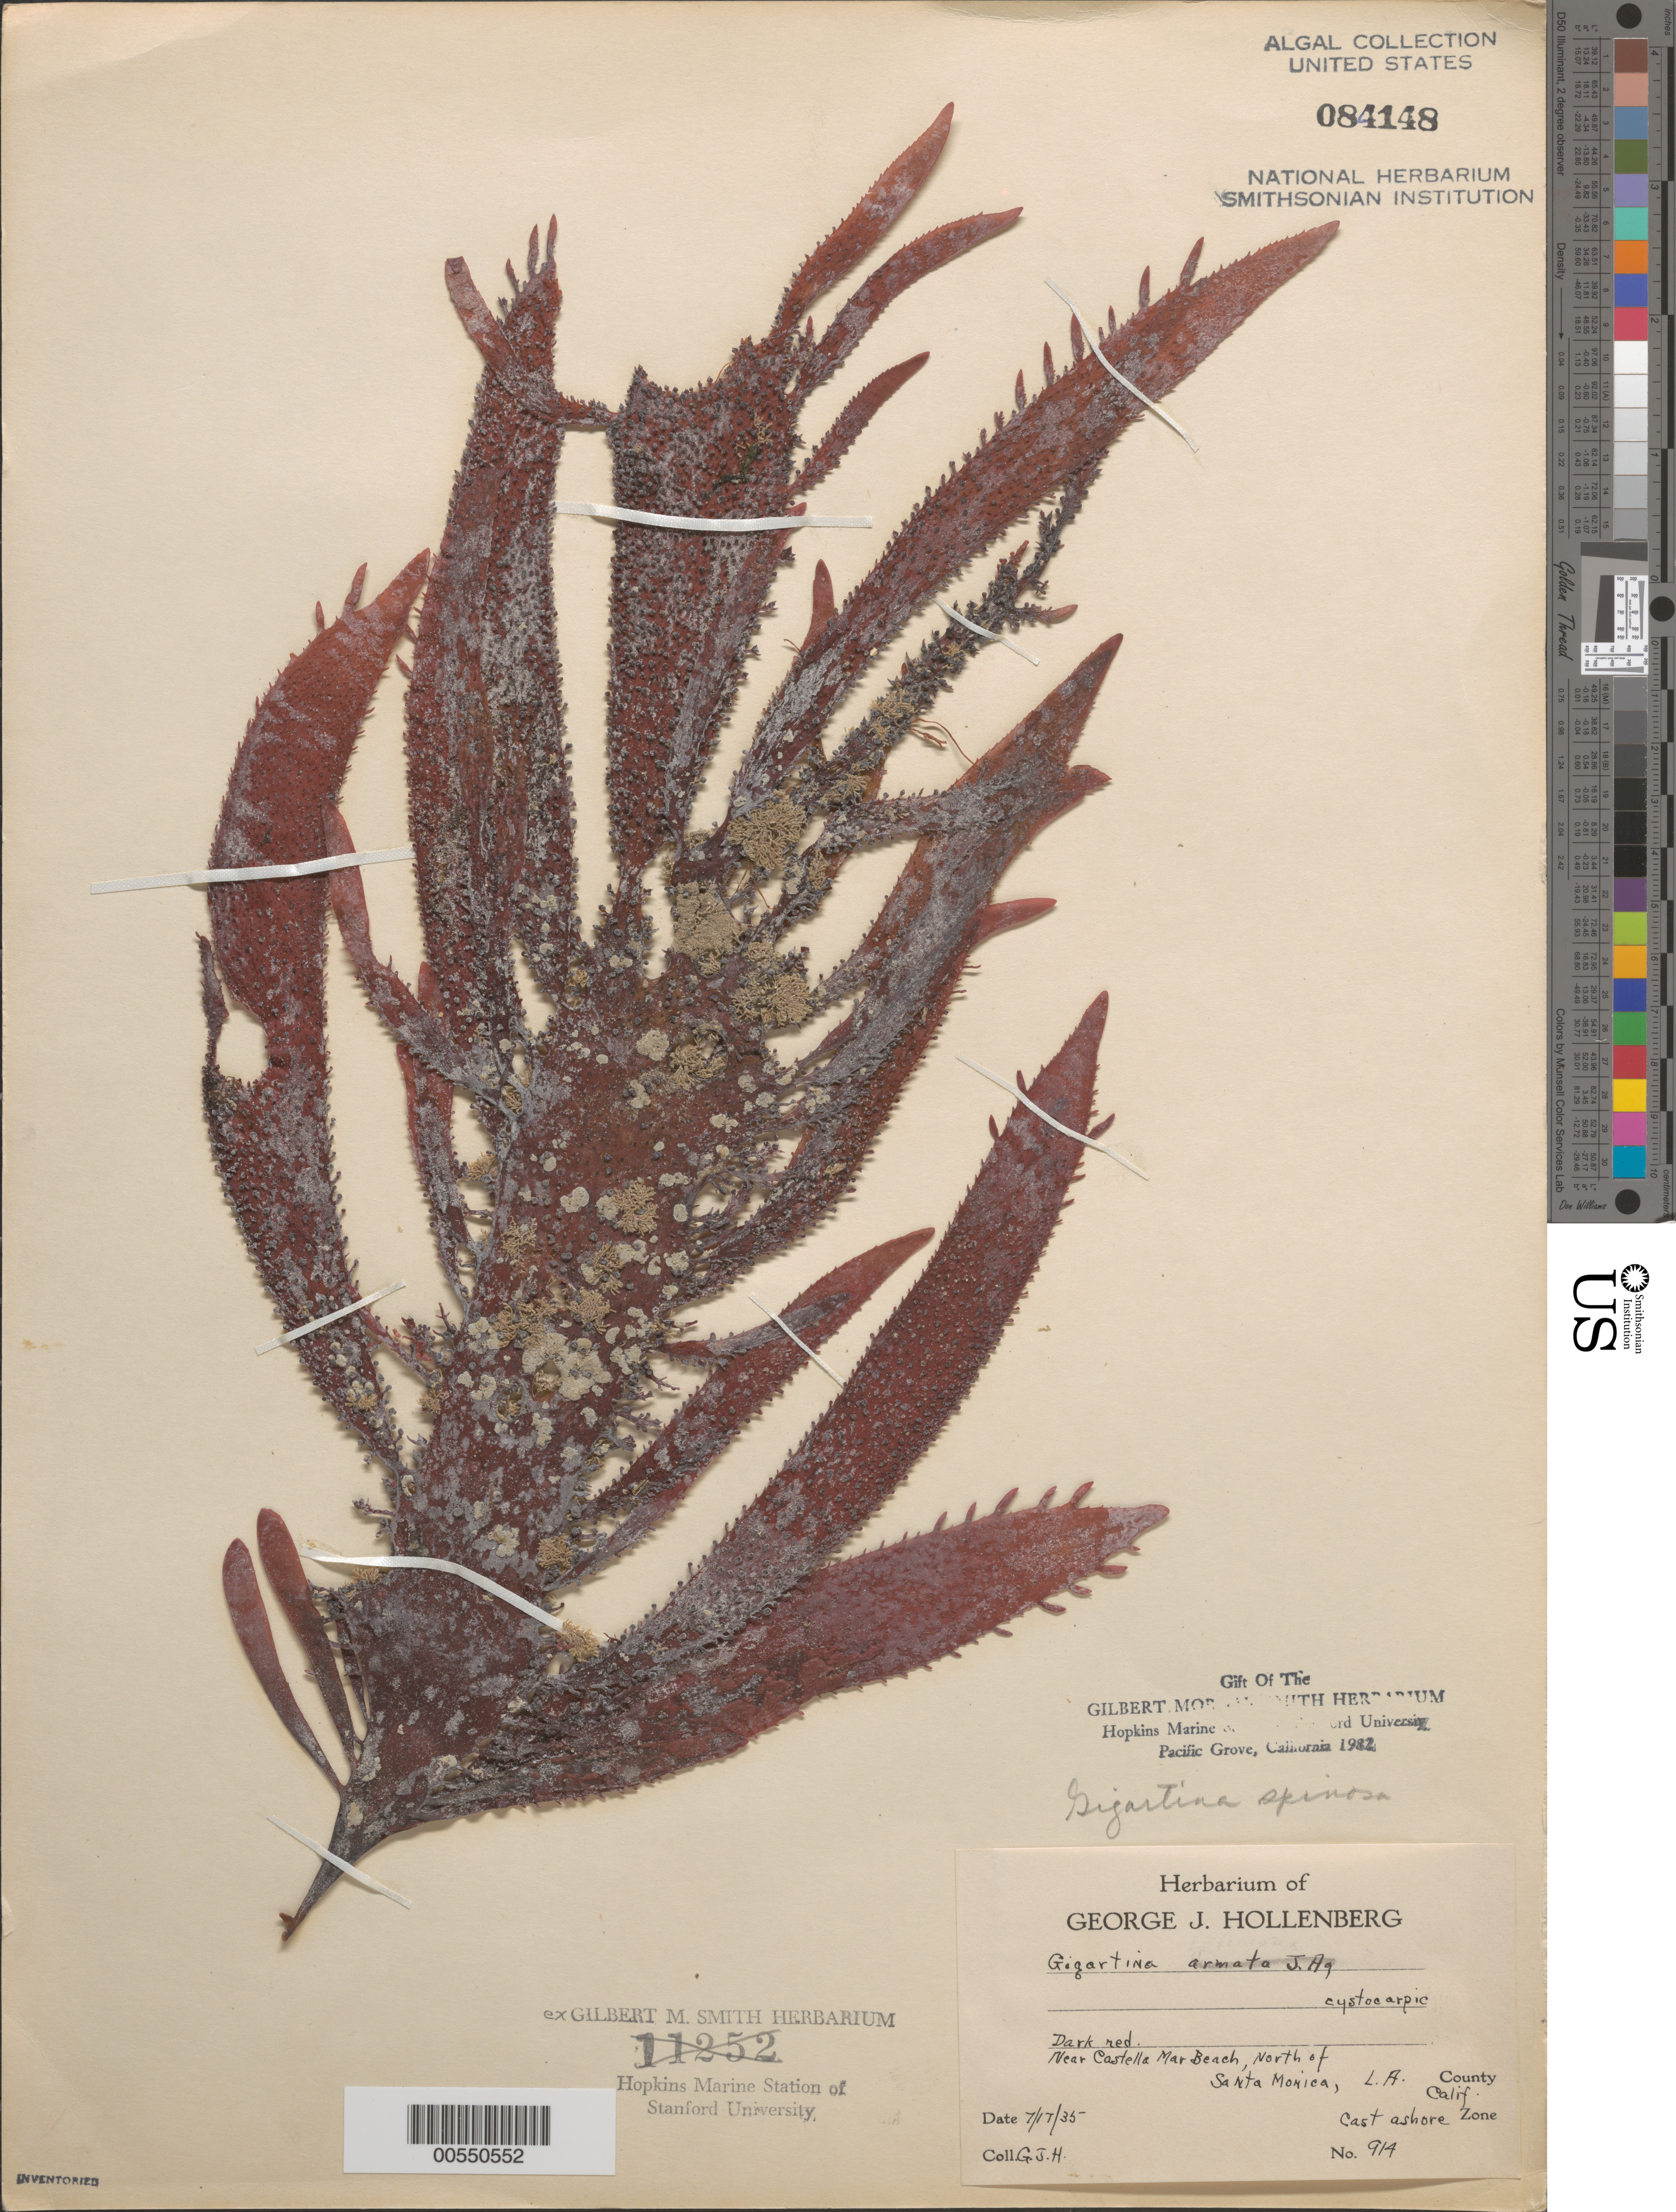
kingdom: Plantae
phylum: Rhodophyta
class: Florideophyceae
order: Gigartinales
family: Gigartinaceae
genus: Chondracanthus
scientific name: Chondracanthus spinosus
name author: (Kütz.) Guiry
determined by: Algae name updating Project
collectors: G. Hollenberg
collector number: GJH 914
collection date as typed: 17 Jul 1935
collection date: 1935-07-17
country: United States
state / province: California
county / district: Los Angeles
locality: Near Castle Mar Beach, north of Santa Monica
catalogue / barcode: US 84148